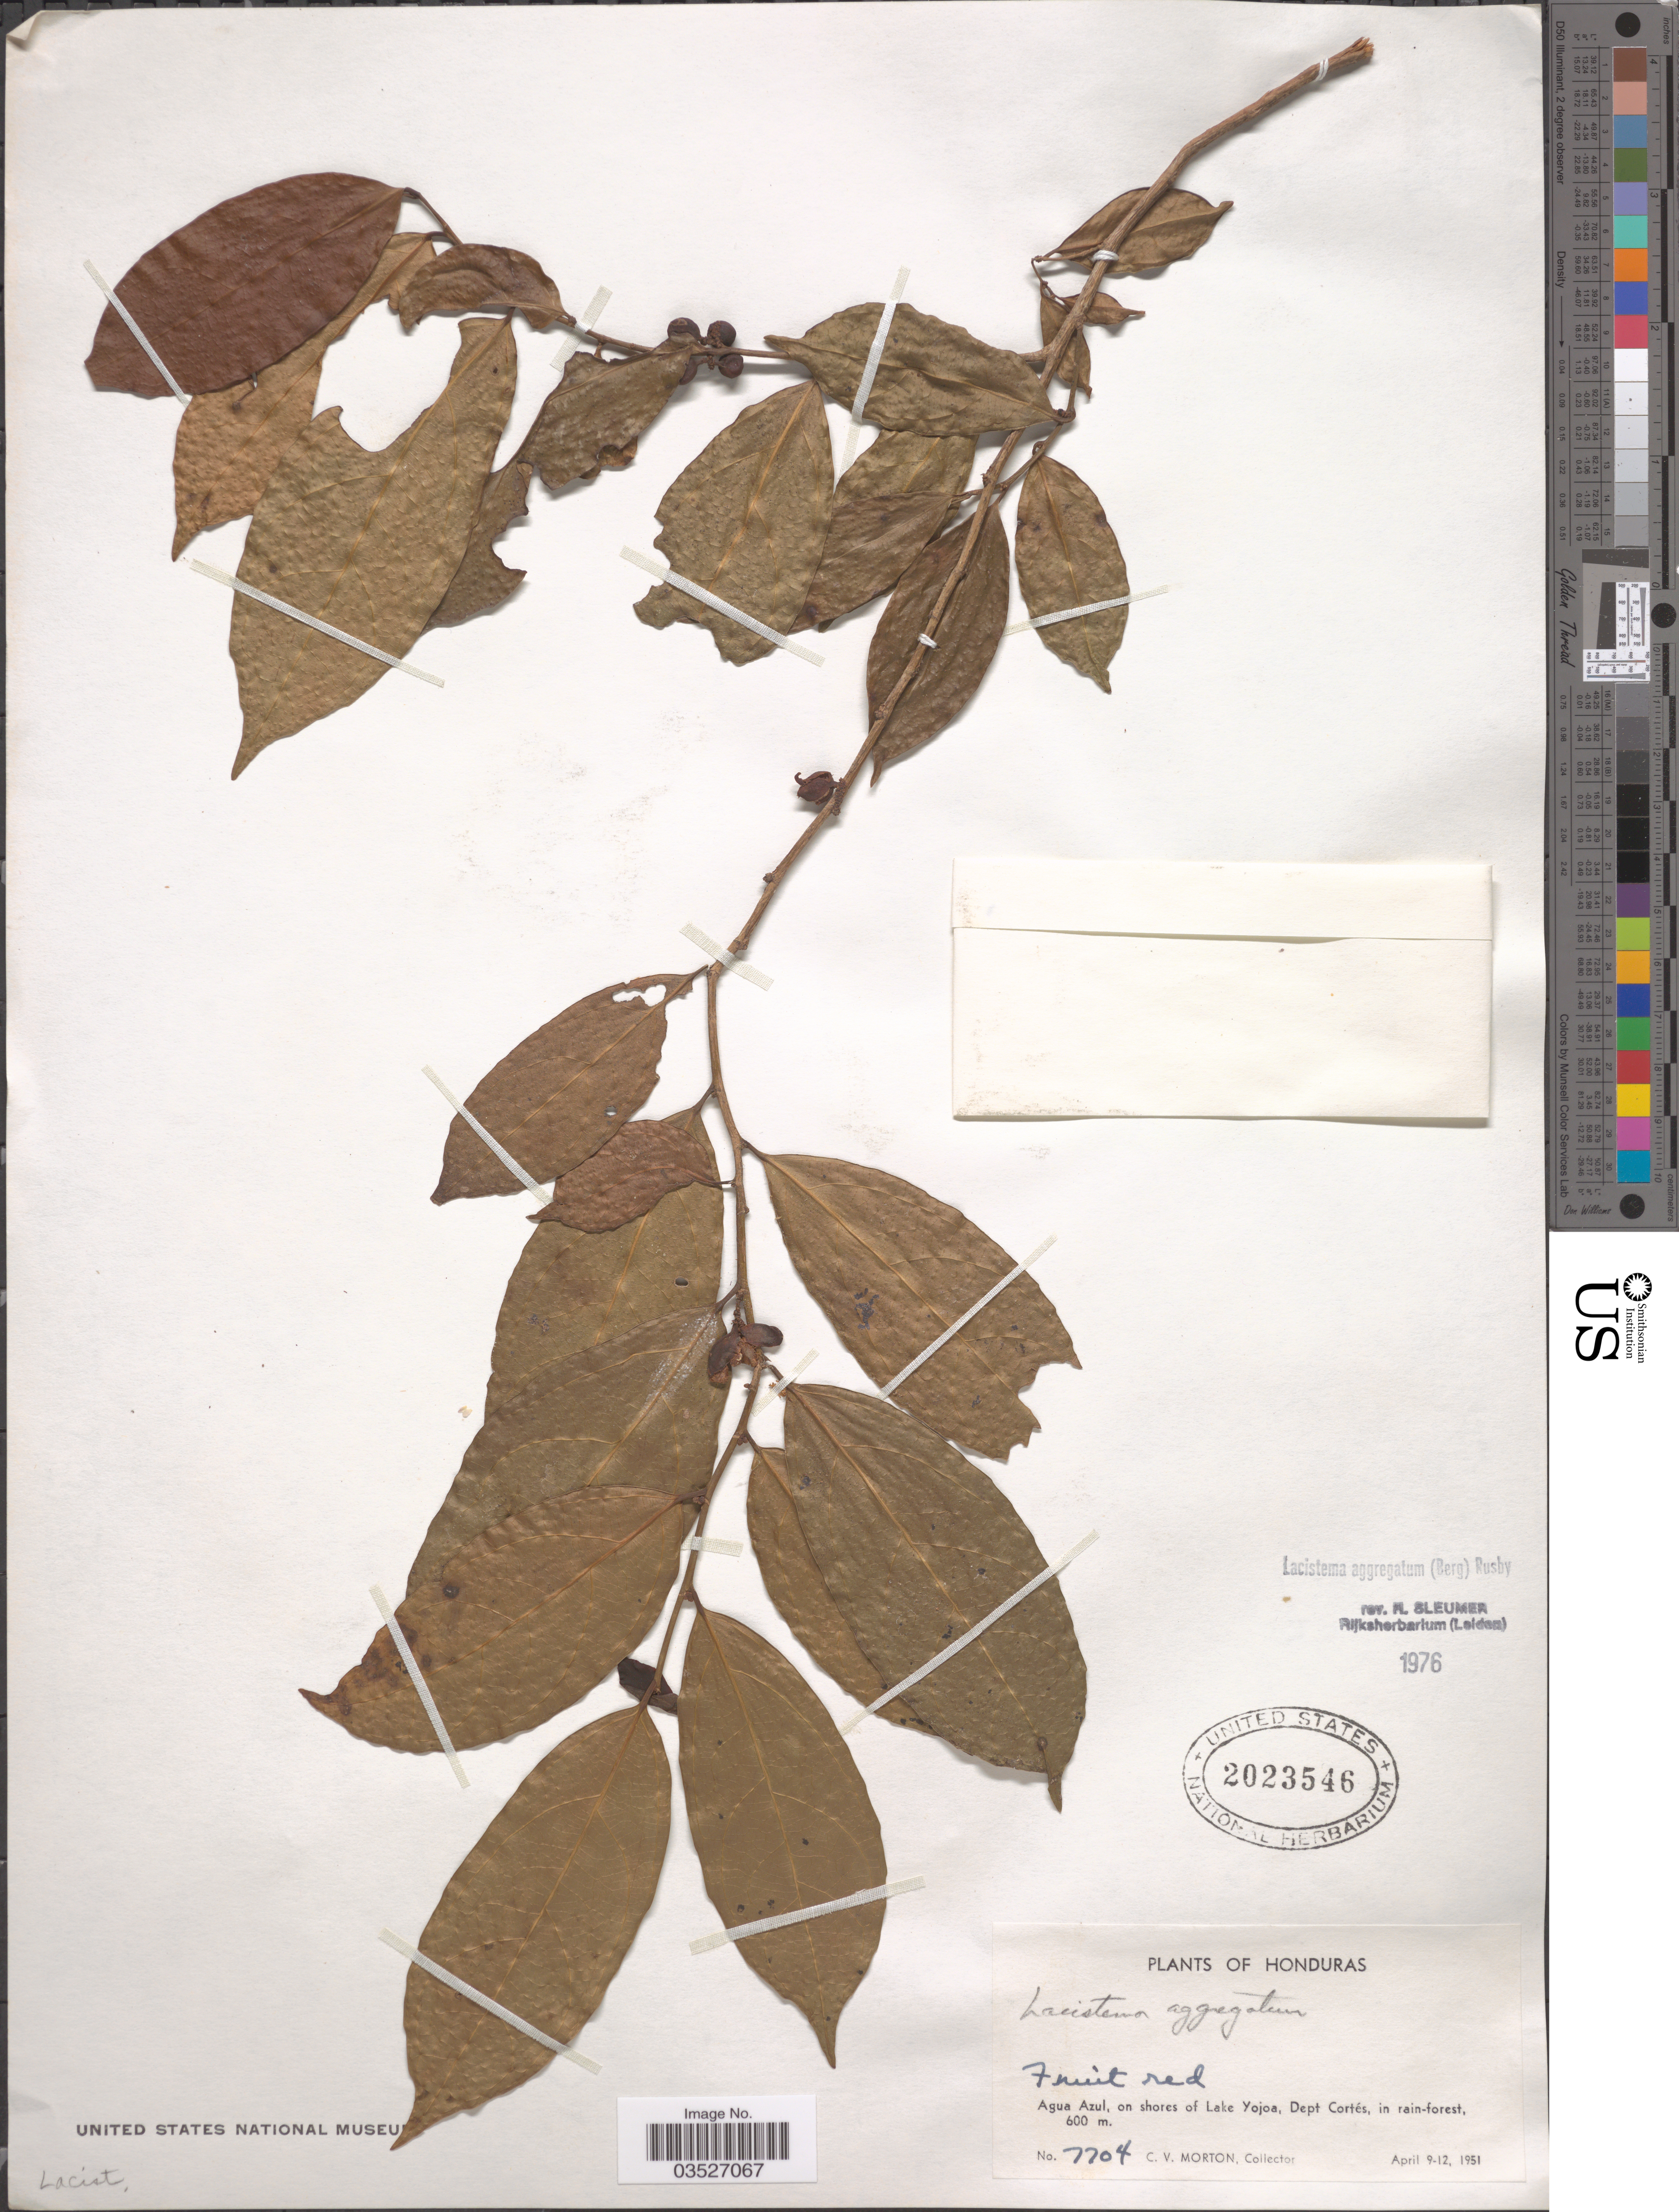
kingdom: Plantae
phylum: Tracheophyta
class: Magnoliopsida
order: Malpighiales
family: Lacistemataceae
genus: Lacistema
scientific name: Lacistema aggregatum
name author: (P.J. Bergius) Rusby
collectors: C. V. Morton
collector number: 7704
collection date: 1951-04-09/1951-04-12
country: Honduras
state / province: Cortés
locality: Agua Azul, on shores of Lake Yojoa, Dept. Cortés.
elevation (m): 600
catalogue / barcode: US 2023546